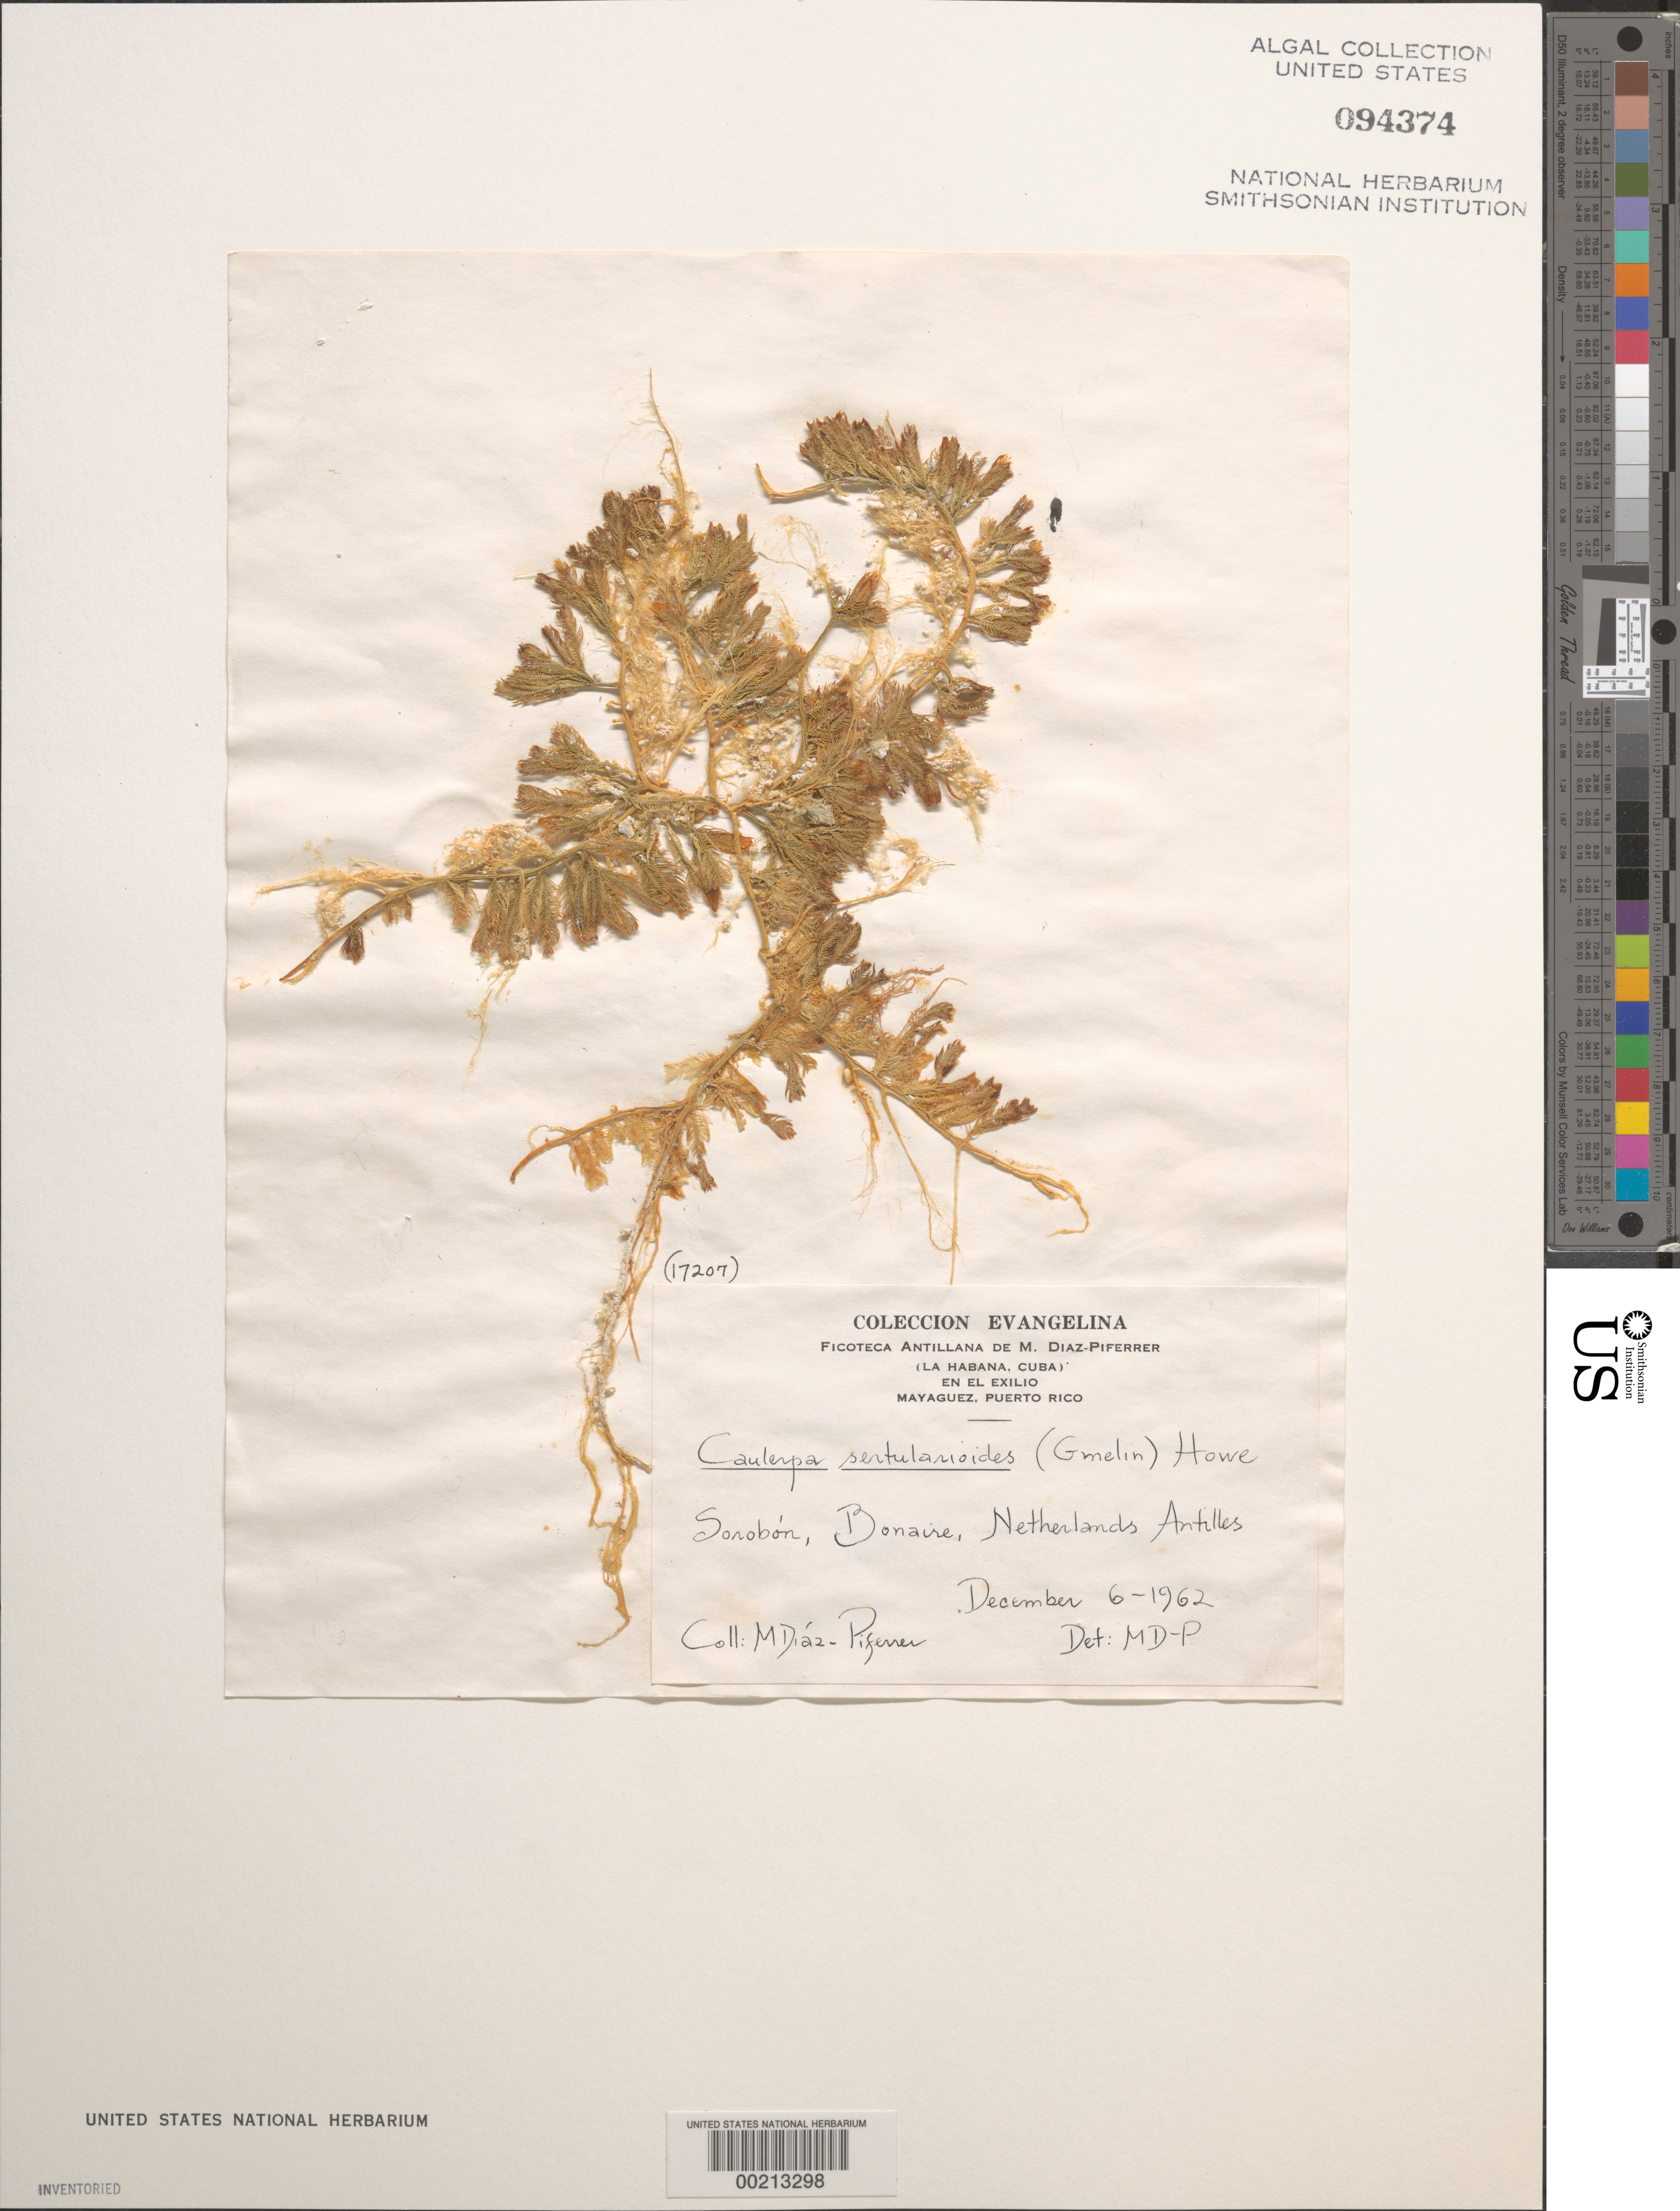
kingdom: Plantae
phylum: Chlorophyta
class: Ulvophyceae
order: Bryopsidales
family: Caulerpaceae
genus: Caulerpa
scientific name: Caulerpa sertularioides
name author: (S.G. Gmel.) M. Howe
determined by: Diaz-Piferrer, M.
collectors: M. Diaz-Piferrer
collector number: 17207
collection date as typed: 06 Dec 1962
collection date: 1962-12-06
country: Netherlands Antilles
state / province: ABC Islands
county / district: Bonaire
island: Bonaire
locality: Sorobon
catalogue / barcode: US 94374